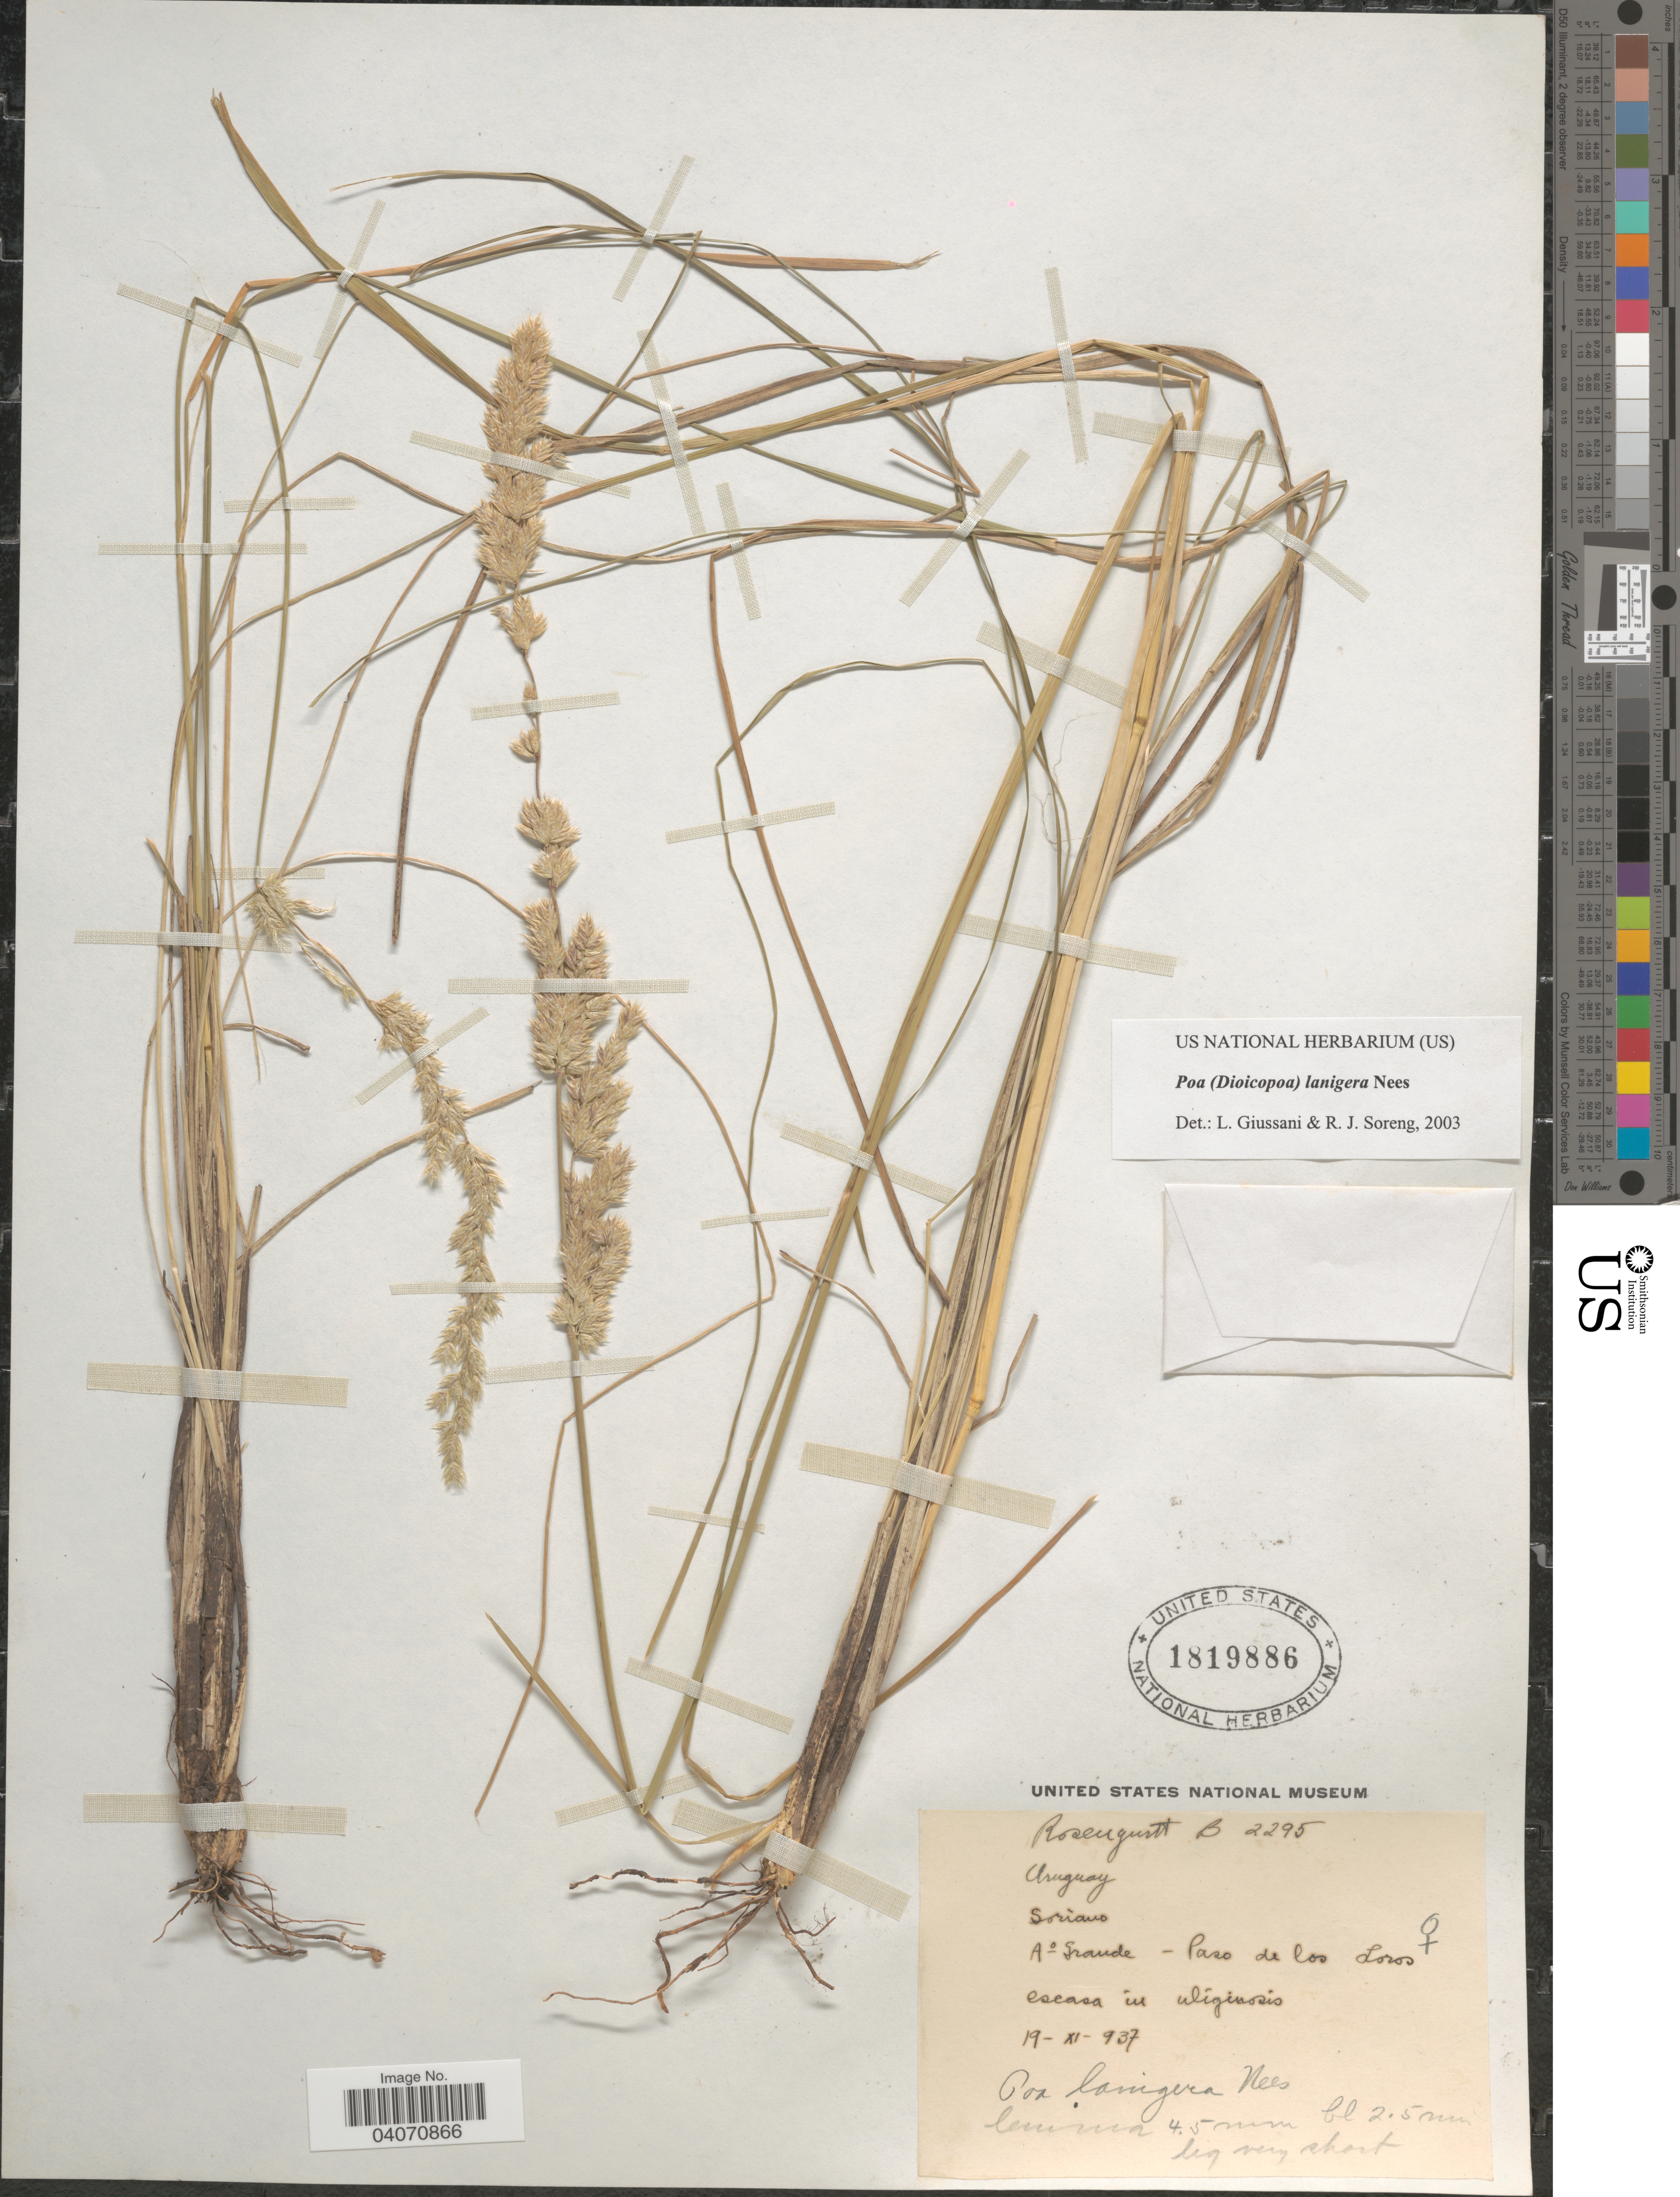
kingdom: Plantae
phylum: Tracheophyta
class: Liliopsida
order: Poales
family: Poaceae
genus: Poa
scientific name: Poa lanigera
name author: Nees in Mart.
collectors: B. Rosengurtt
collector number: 2295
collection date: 1937-11-19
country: Uruguay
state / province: Soriano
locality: A° Grande - Paso de los Loros escasa in uliginosis.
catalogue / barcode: US 1819886